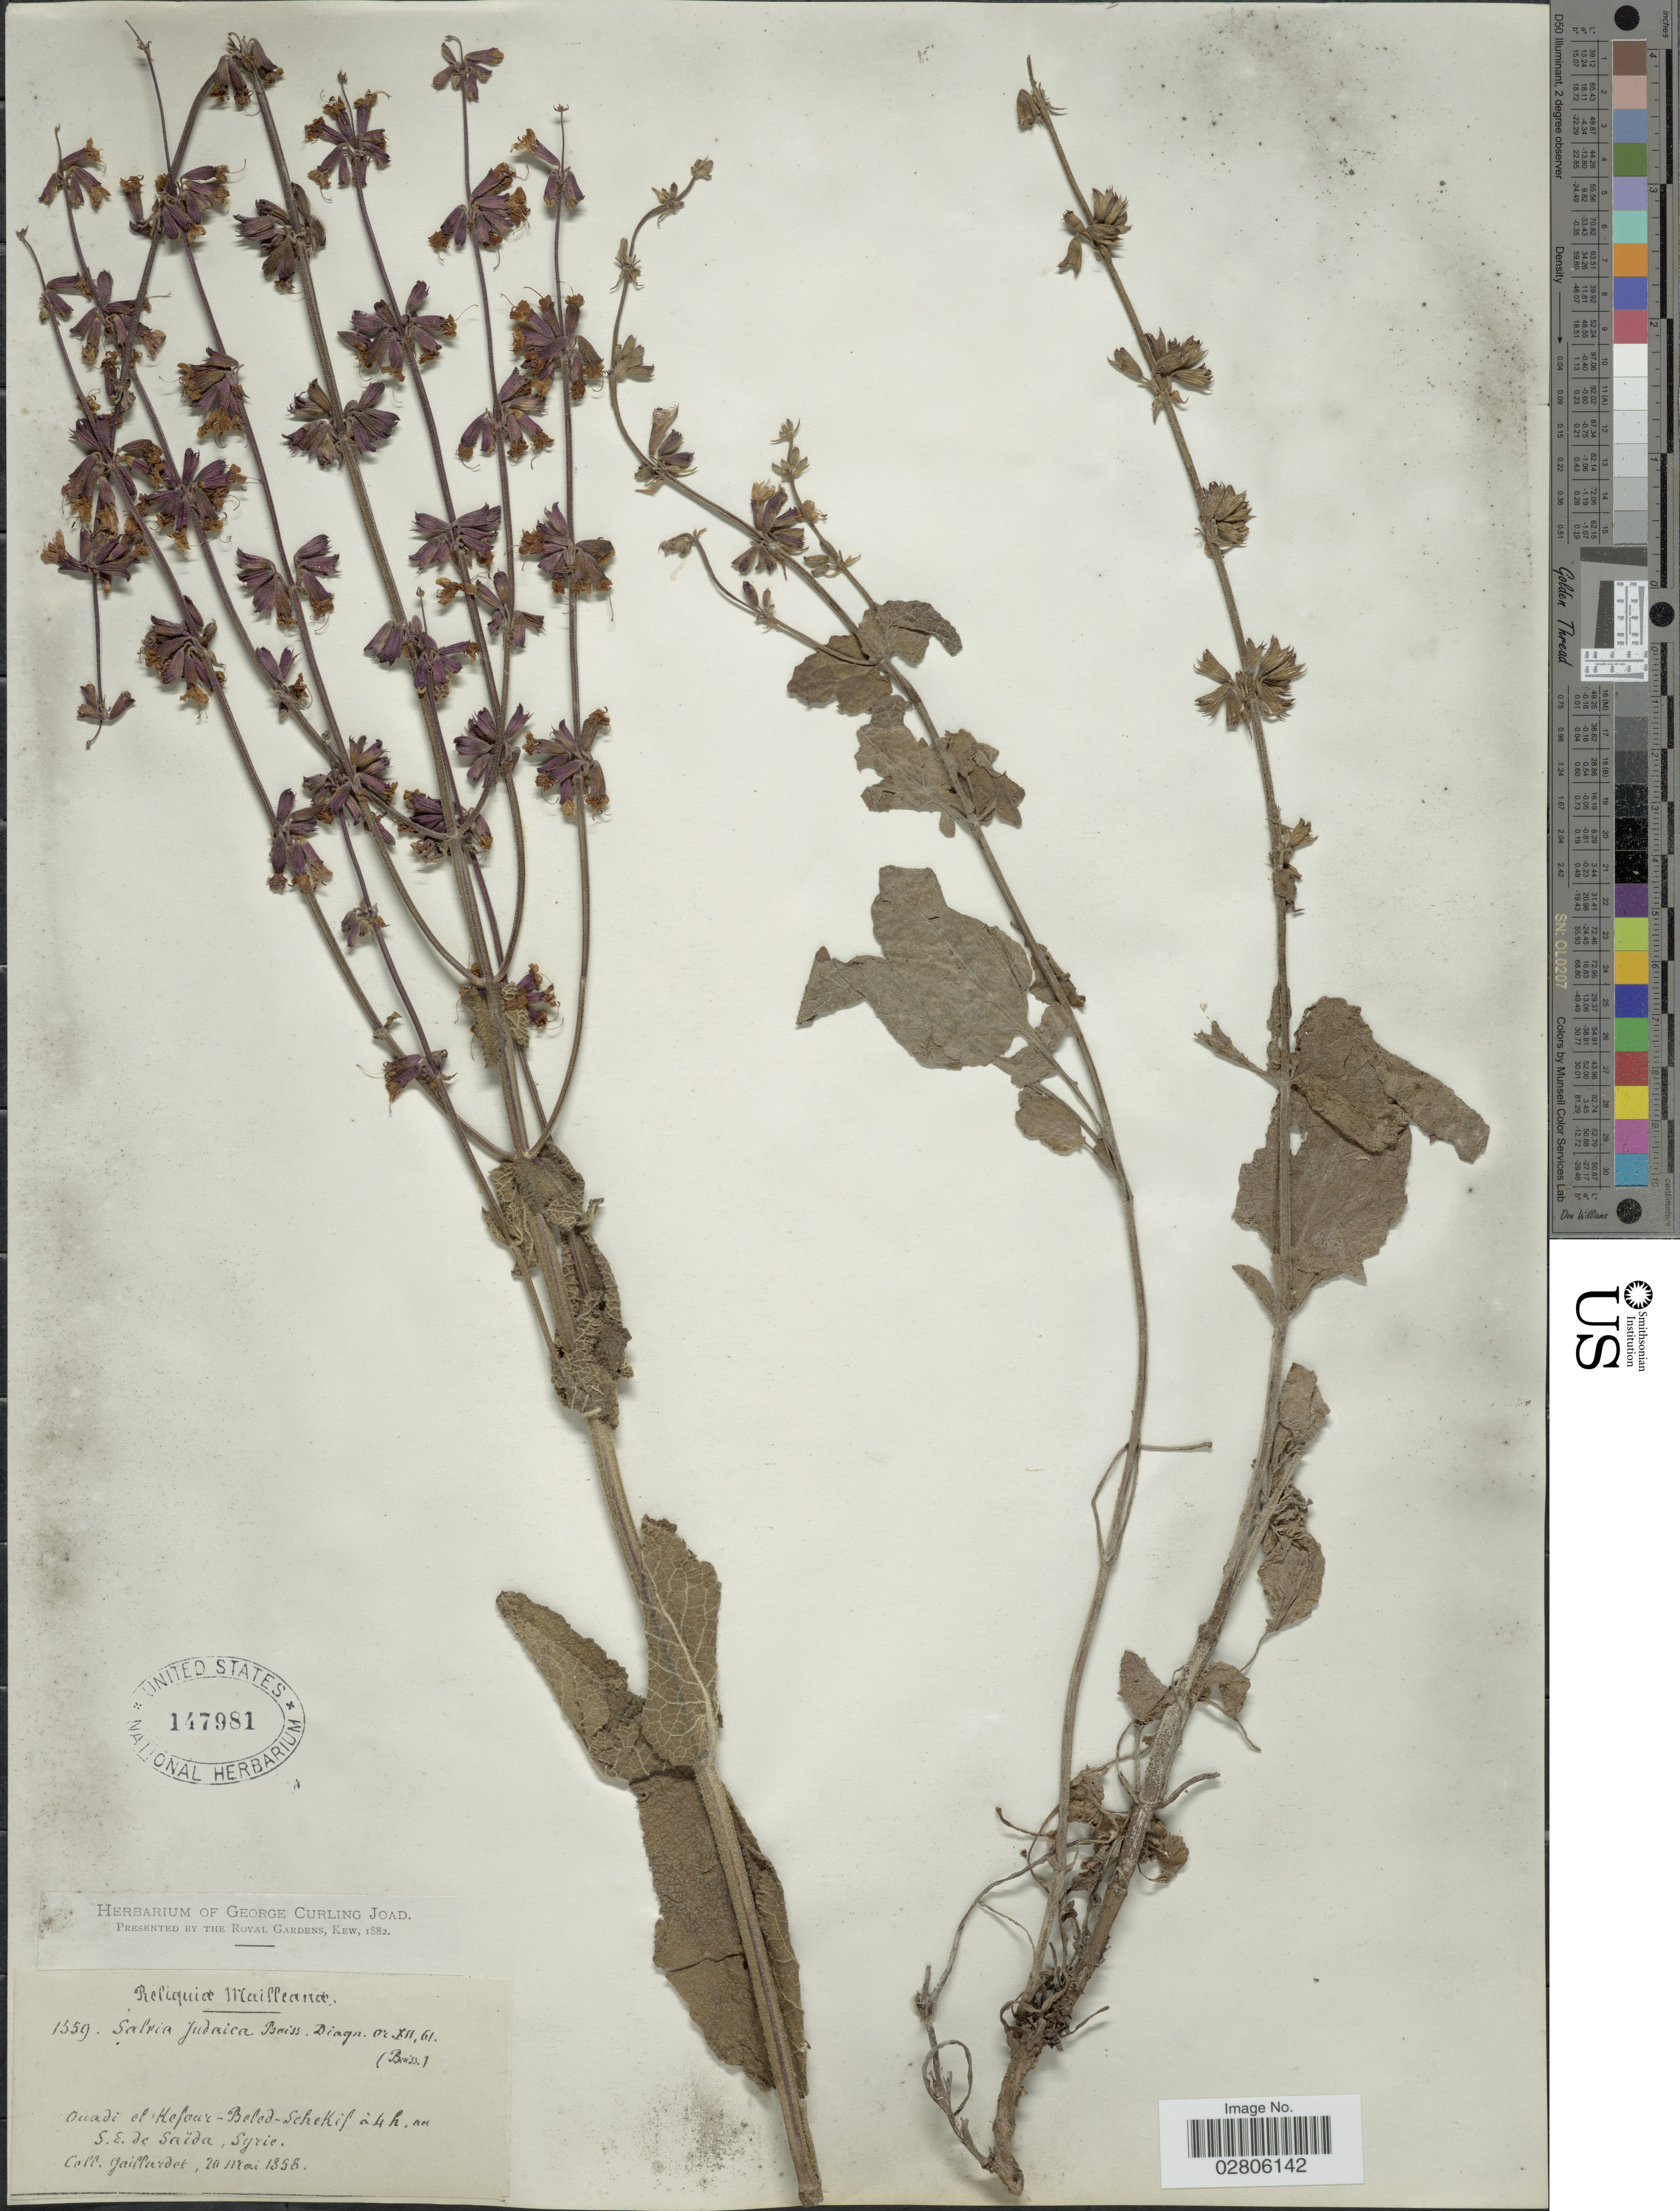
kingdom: Plantae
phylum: Tracheophyta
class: Magnoliopsida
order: Lamiales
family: Lamiaceae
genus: Salvia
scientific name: Salvia judaica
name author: Boiss.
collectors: Gaillardot, --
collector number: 1559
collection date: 1858-05-20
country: Syria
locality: Ouadi el Kefour - Beled-Schékif á 4 h. au S.E. de Saïda.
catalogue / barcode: US 147981